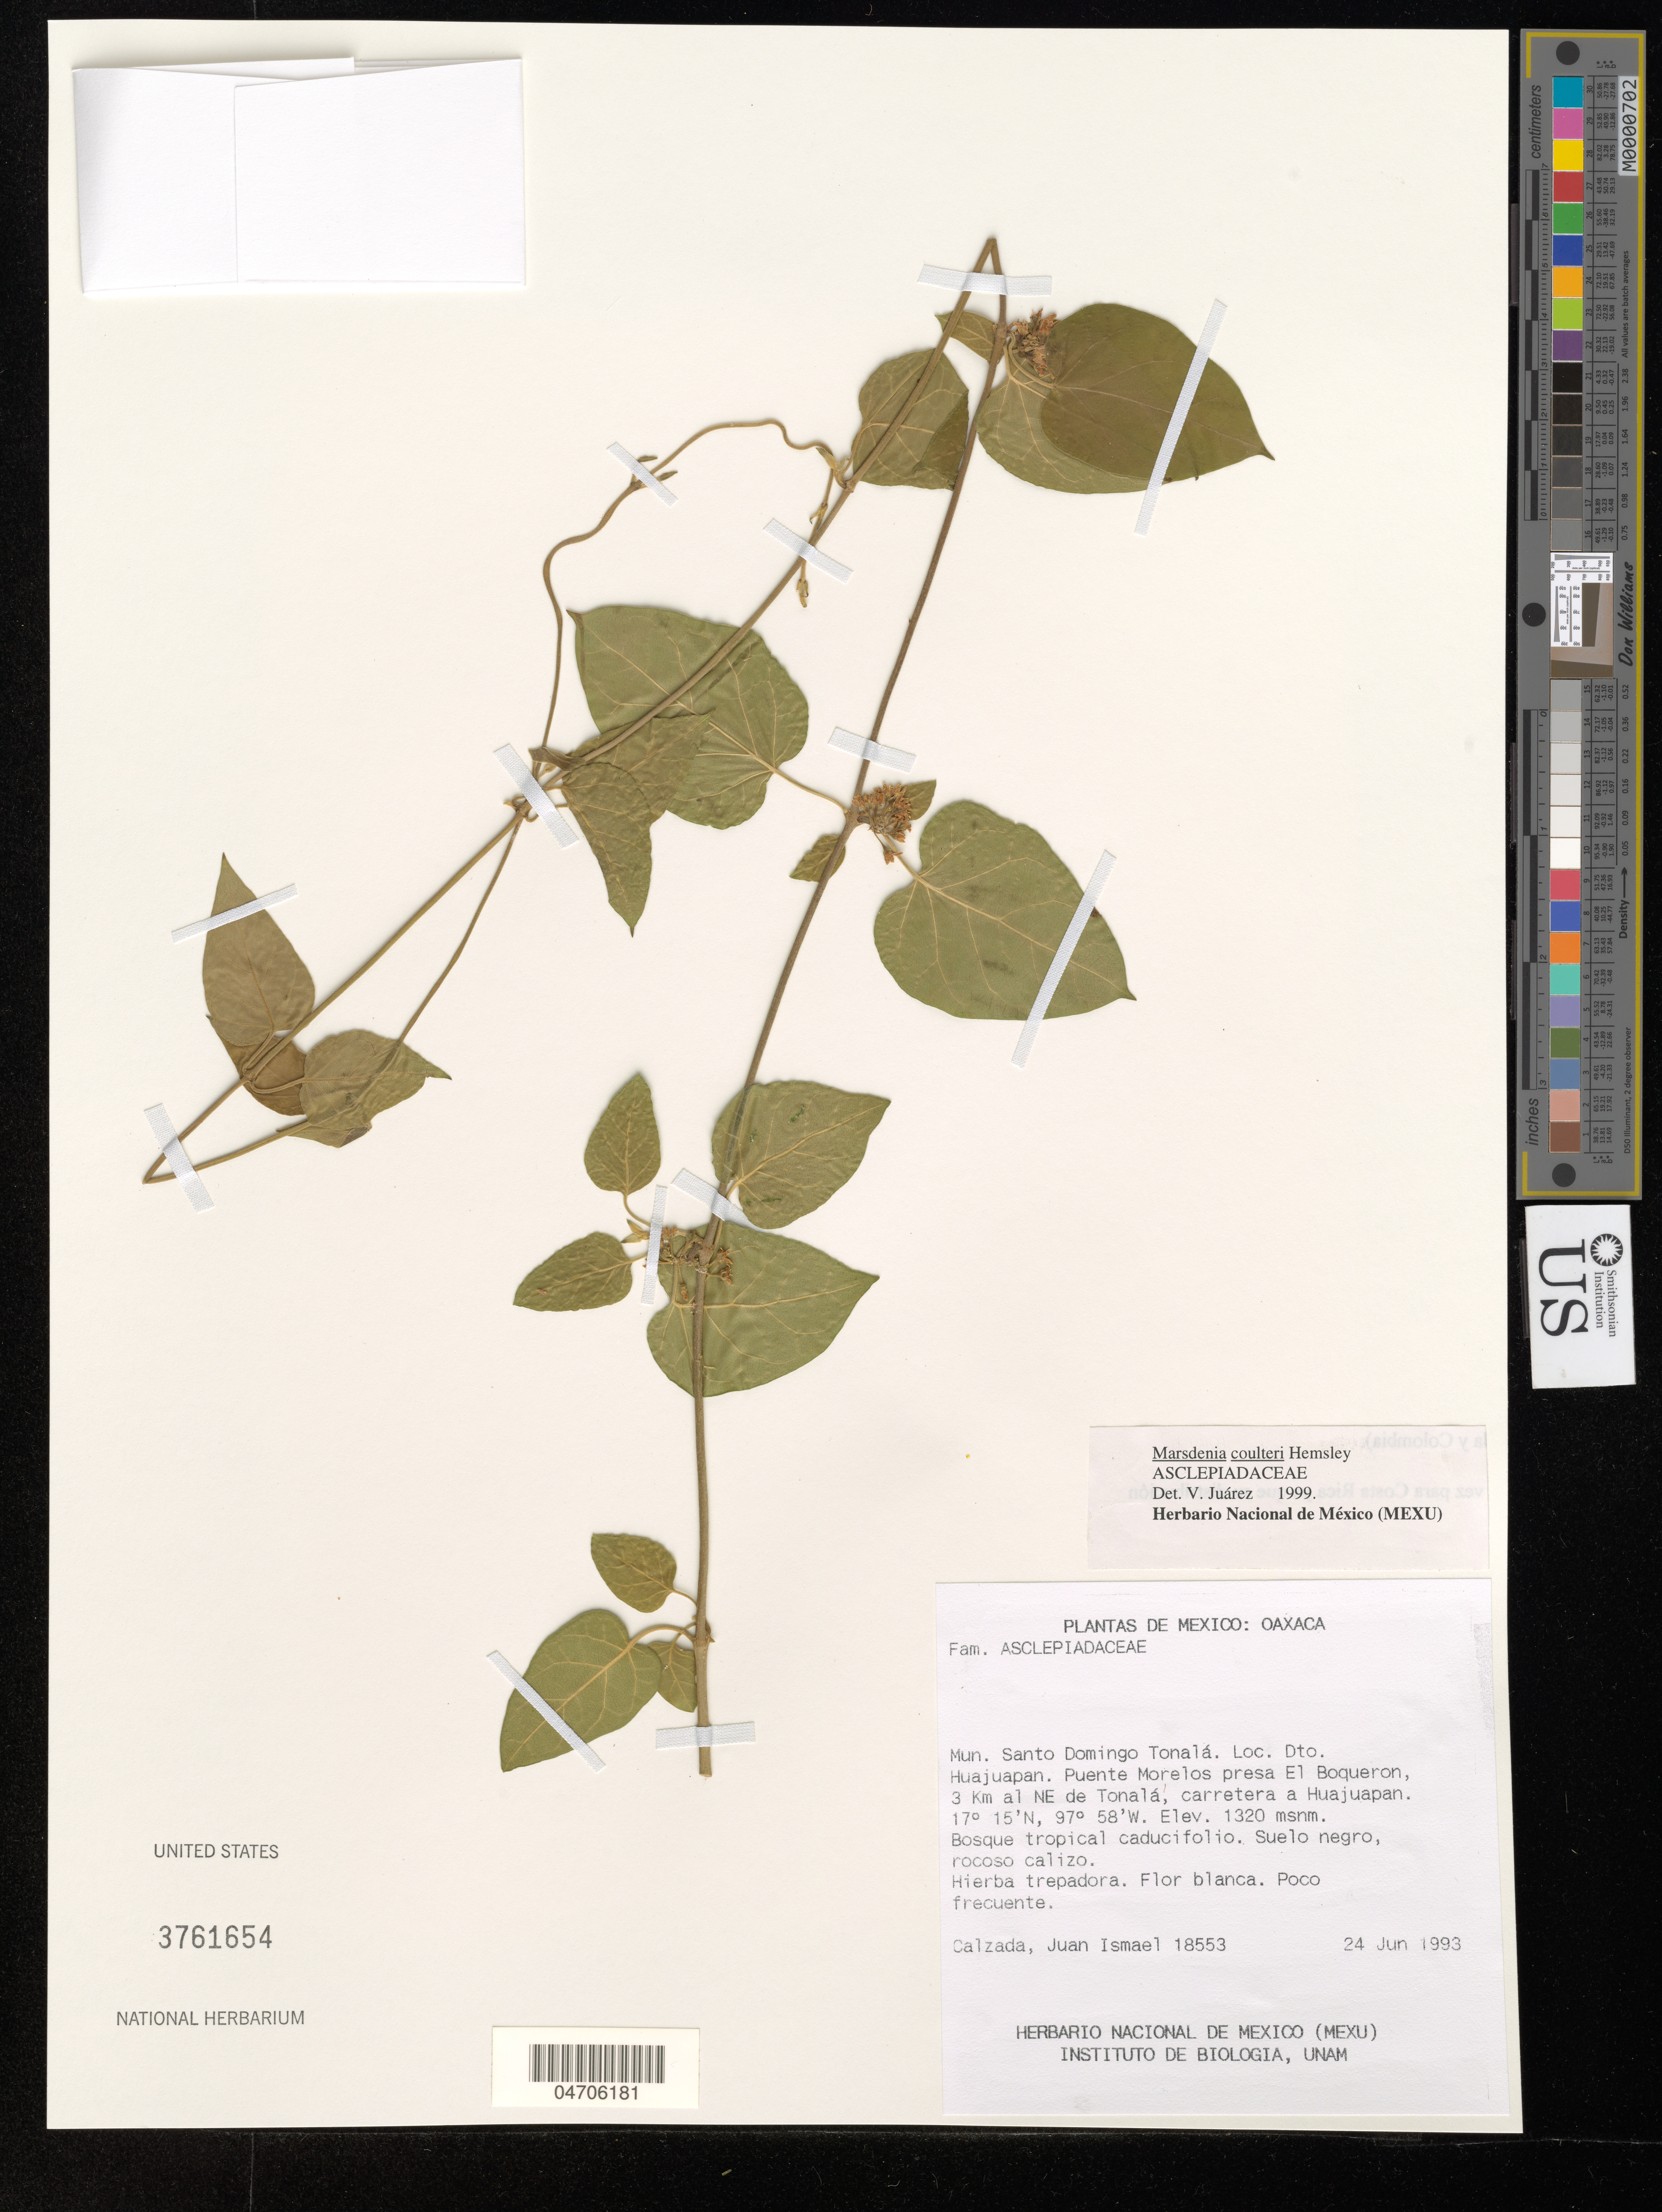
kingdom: Plantae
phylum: Tracheophyta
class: Magnoliopsida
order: Gentianales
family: Apocynaceae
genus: Marsdenia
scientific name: Marsdenia coulteri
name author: Hemsl.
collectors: J. I. Calzada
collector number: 18553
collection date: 1993-06-24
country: Mexico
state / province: Oaxaca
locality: Mun. Santo Domingo Tonalá. Loc. Dto. Huajuapan. Puente Morelos presa El Boqueron, 3 Km al NE de Tonalá, carretera a Huajuapan.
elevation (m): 1320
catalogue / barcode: US 3761654